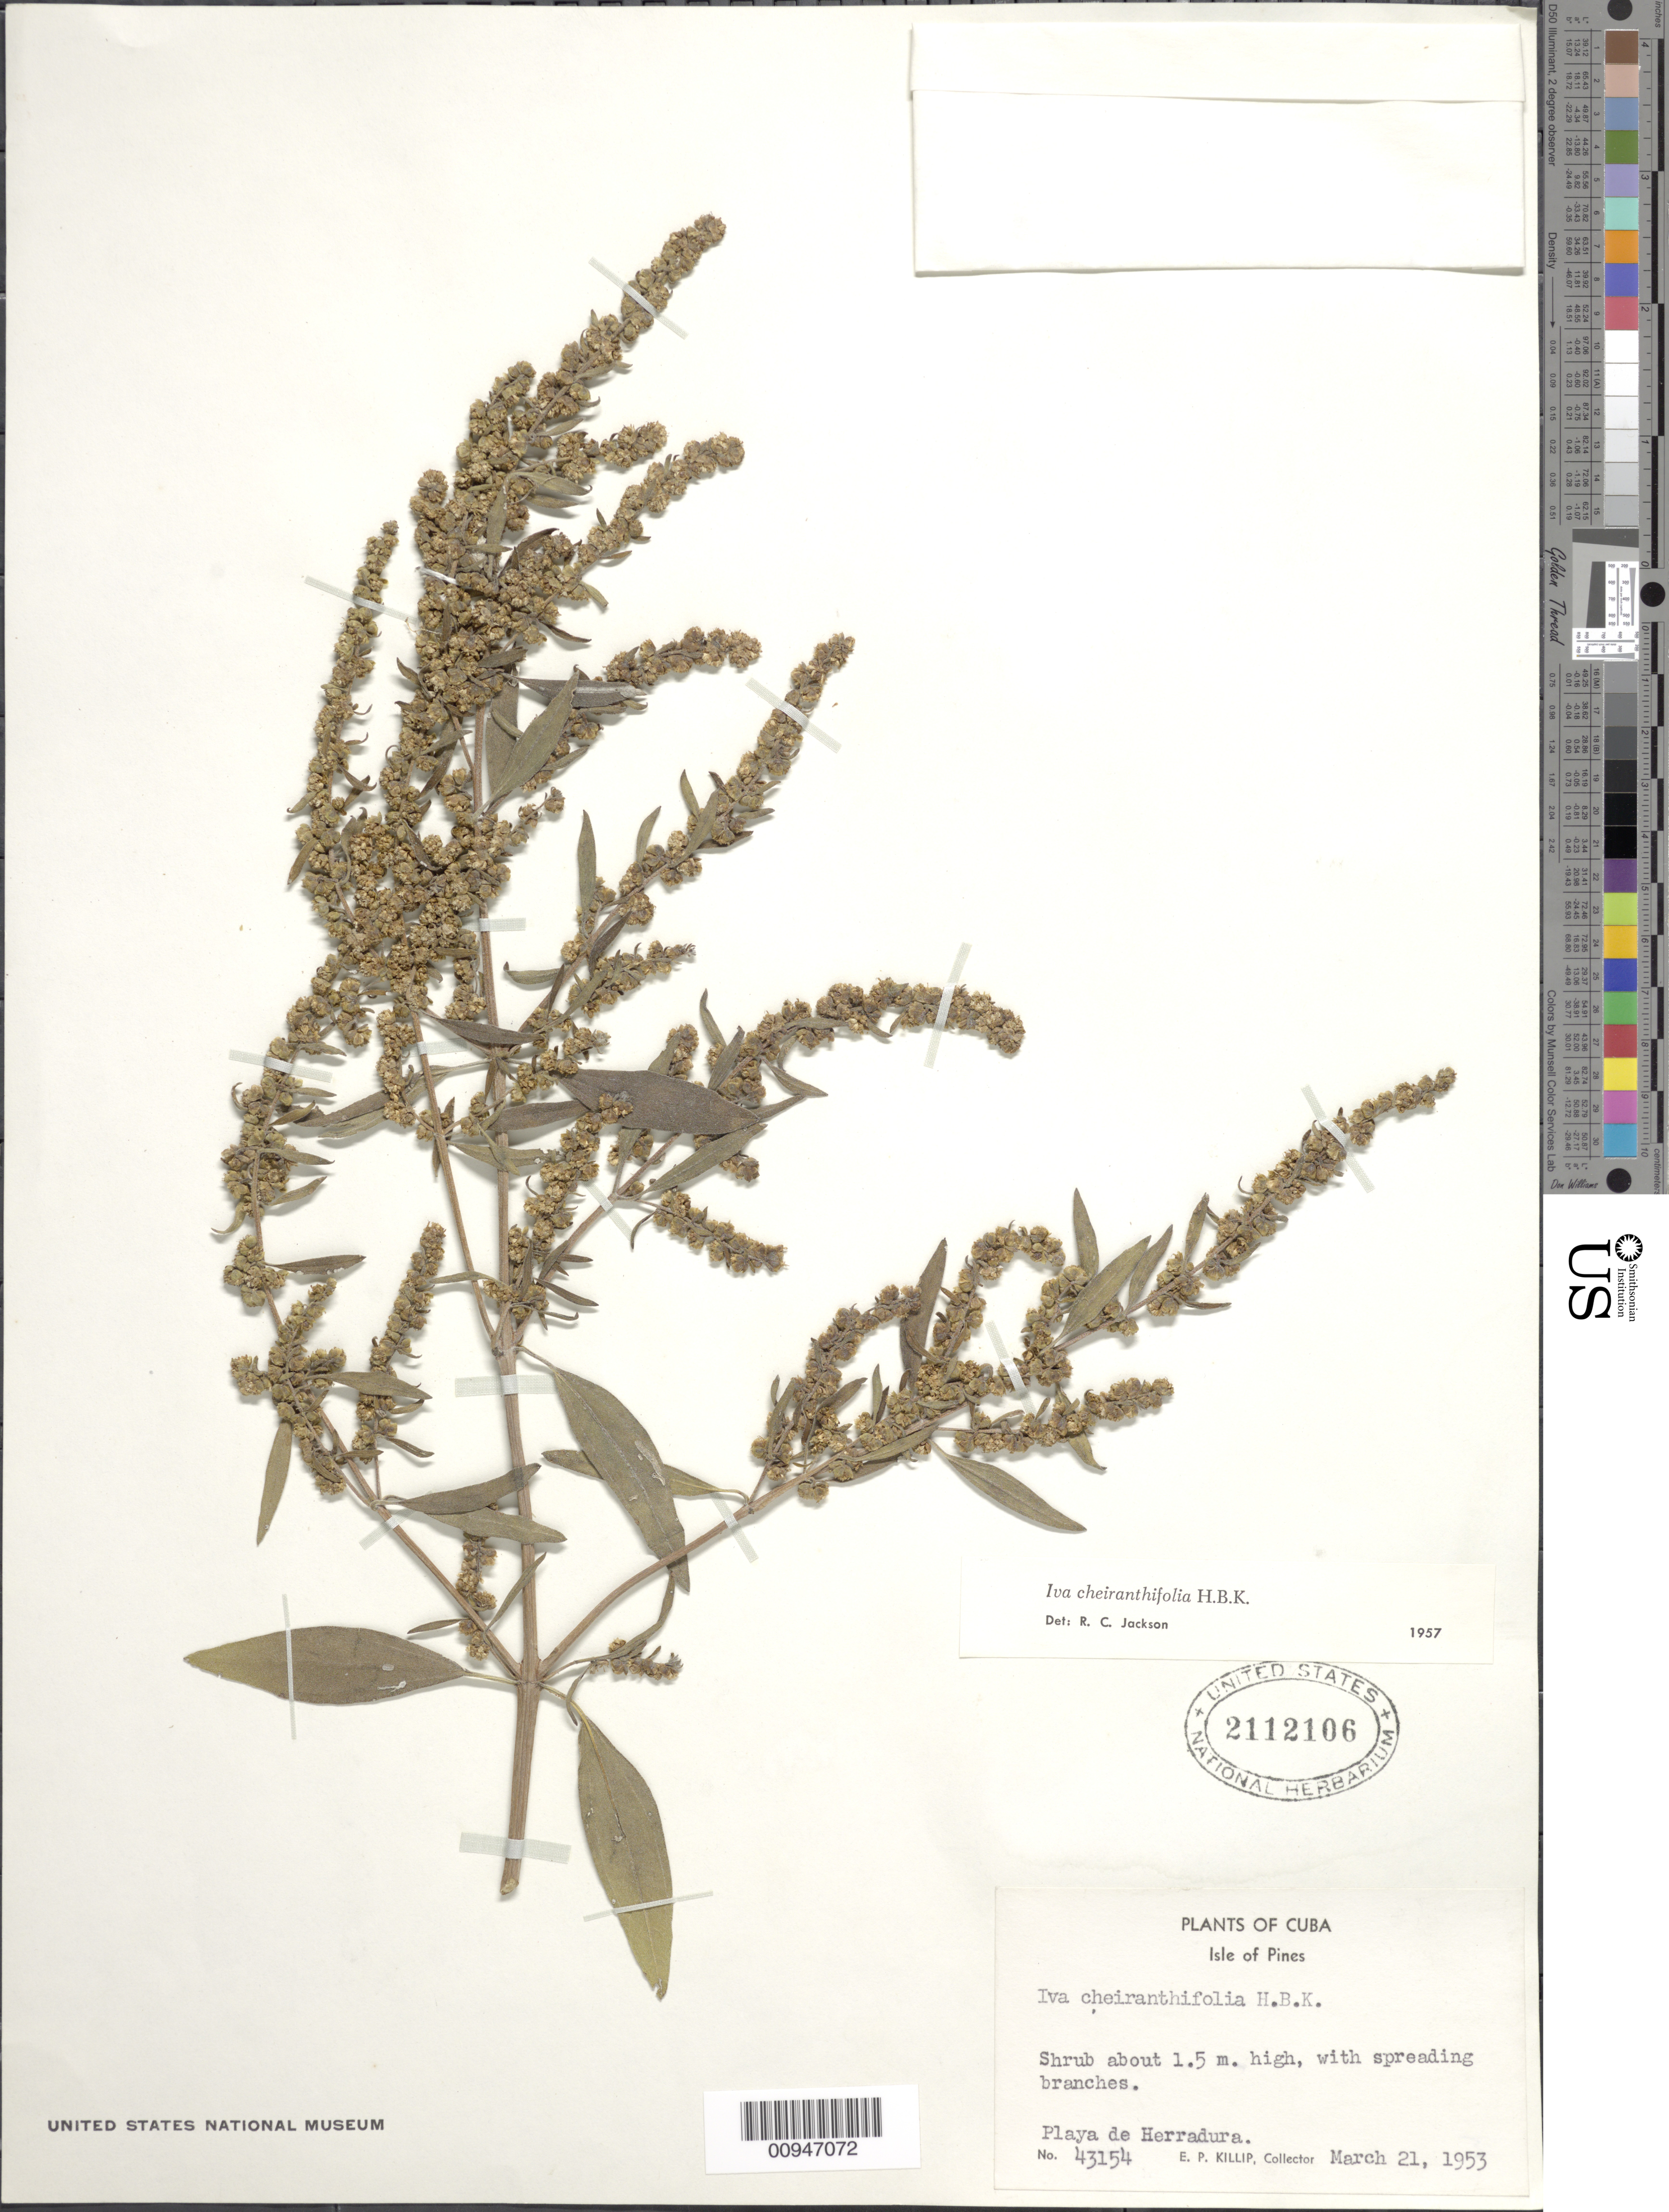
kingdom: Plantae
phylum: Tracheophyta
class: Magnoliopsida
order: Asterales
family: Asteraceae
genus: Iva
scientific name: Iva cheiranthifolia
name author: Kunth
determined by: Jackson, R. C.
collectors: E. P. Killip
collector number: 43154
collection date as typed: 21 Mar 1953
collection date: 1953-03-21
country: Cuba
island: Isla de la Juventud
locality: Playa de Herradura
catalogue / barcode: US 2112106